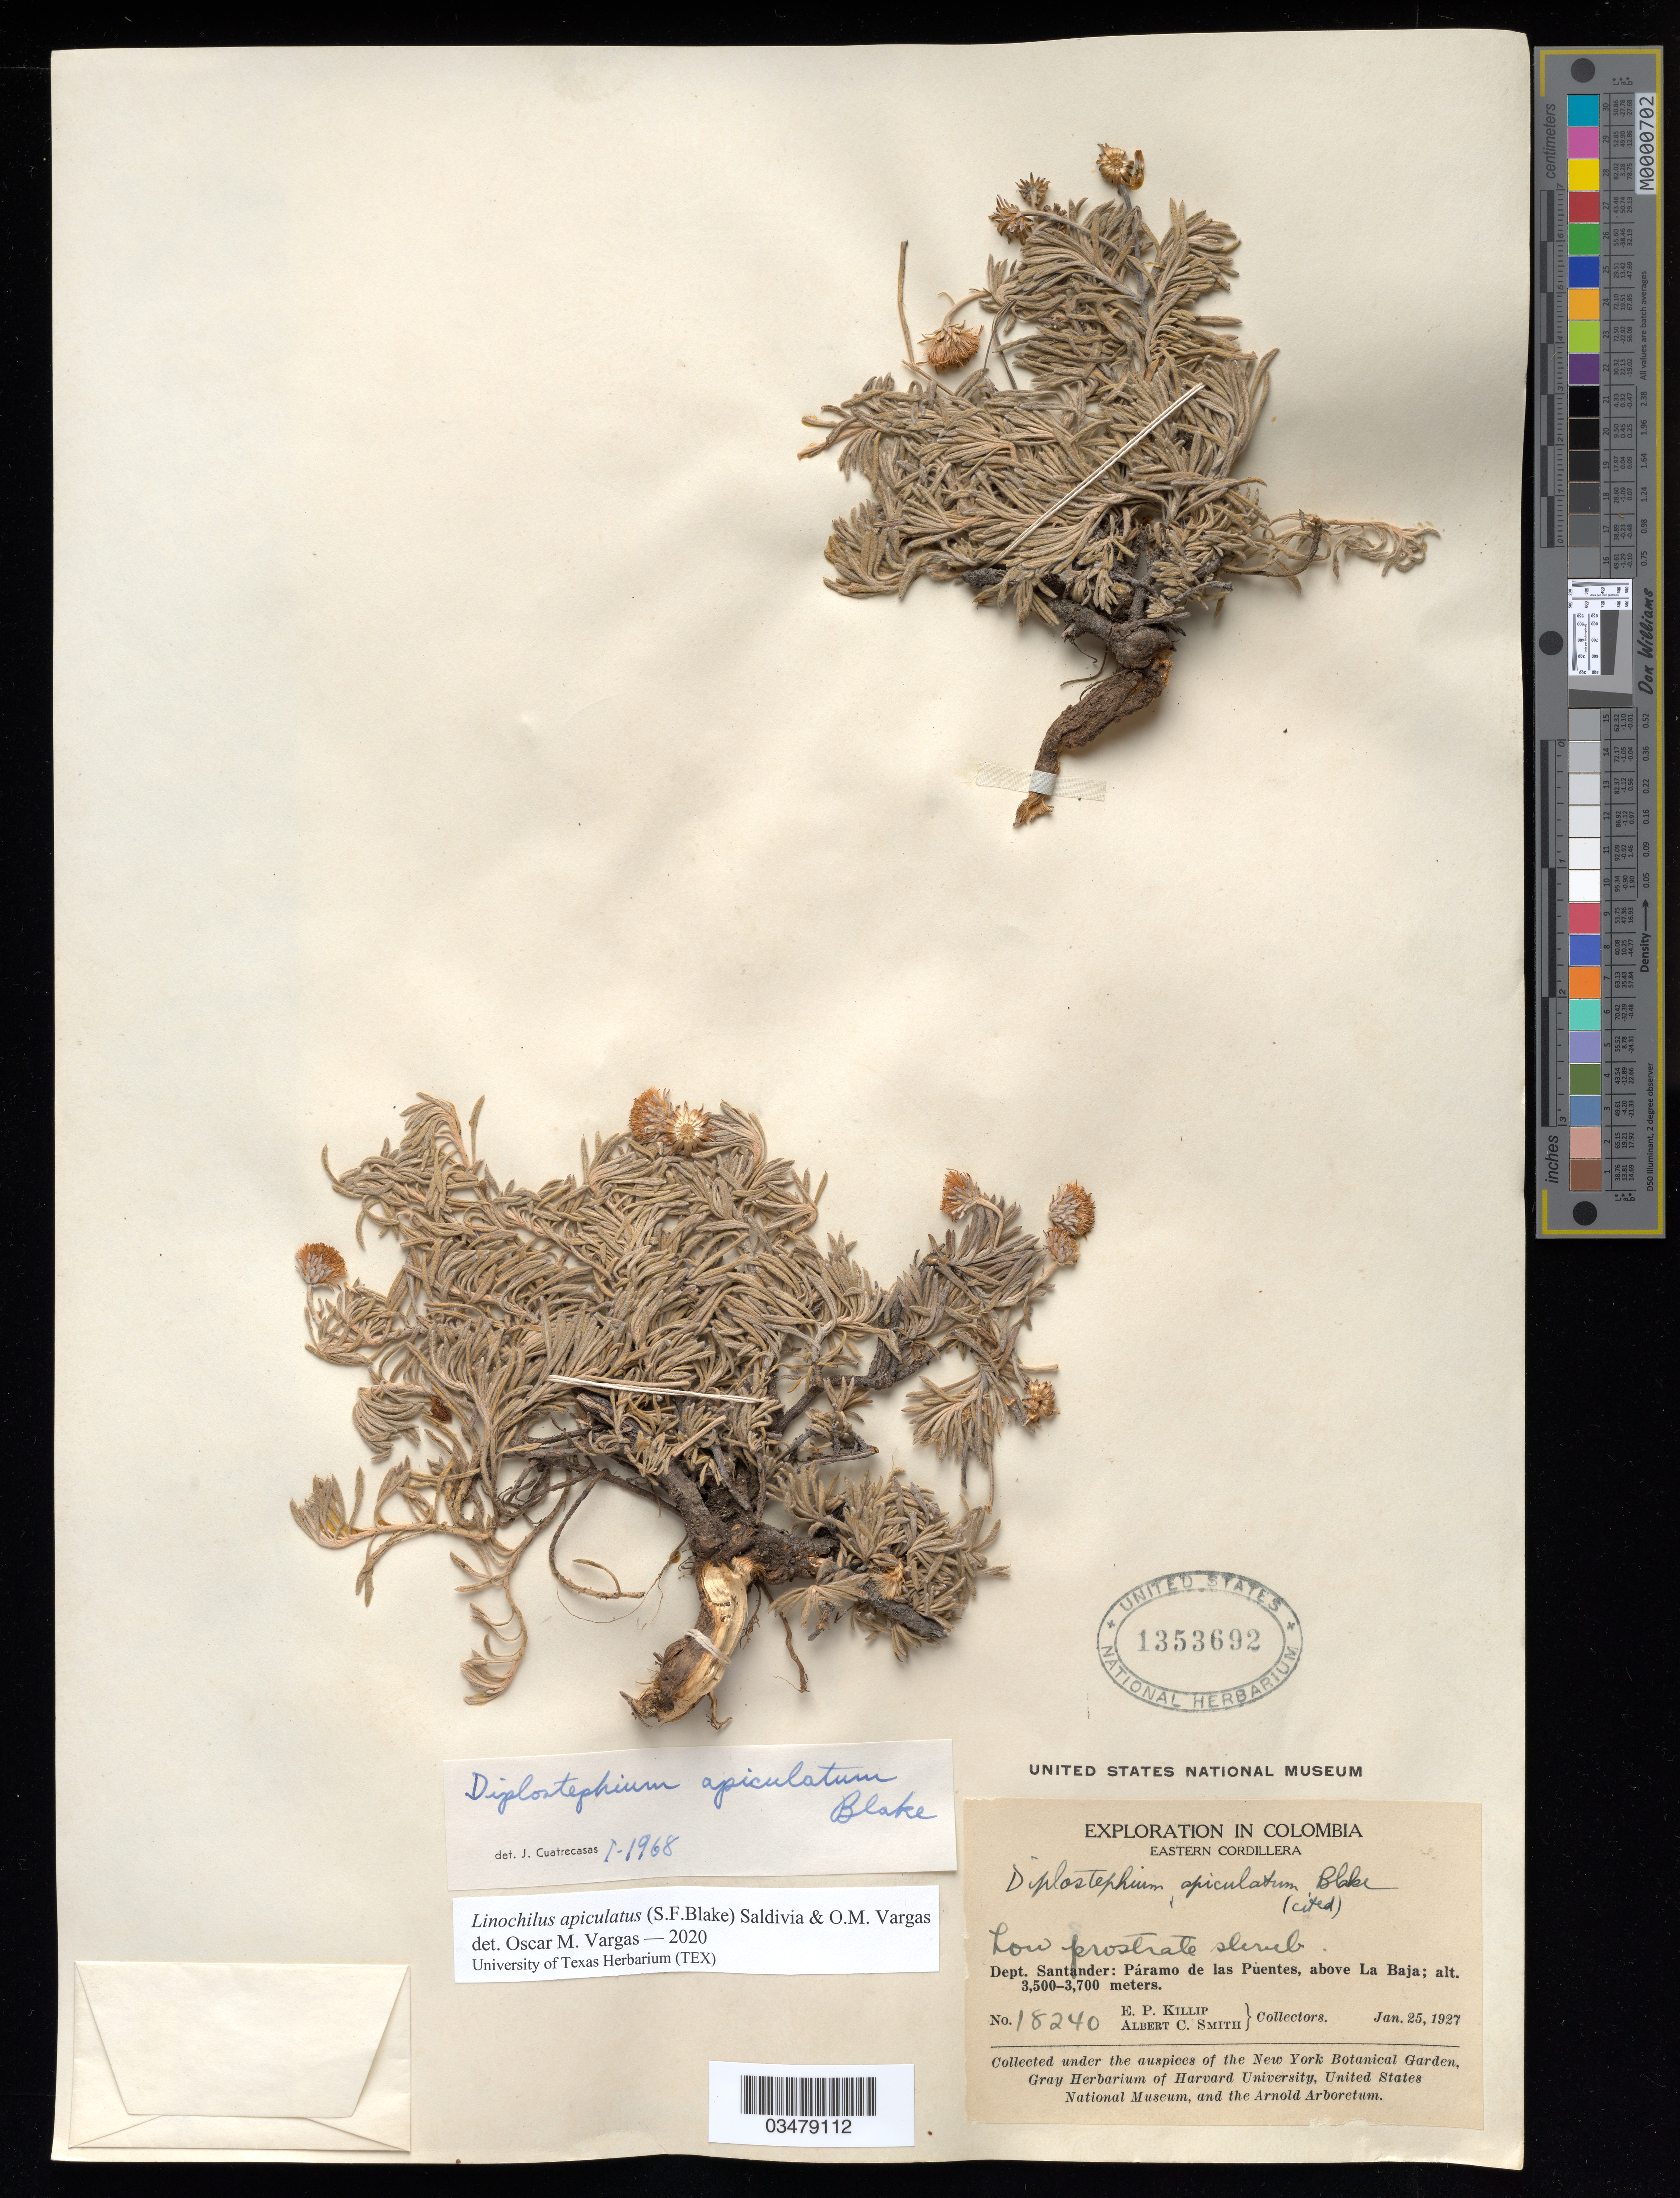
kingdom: Plantae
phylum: Tracheophyta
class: Magnoliopsida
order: Asterales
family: Asteraceae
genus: Linochilus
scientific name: Linochilus apiculatus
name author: (S.F. Blake) Saldivia & O.M. Vargas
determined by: Vargas, Oscar M.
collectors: E. P. Killip & A. C. Smith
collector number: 18240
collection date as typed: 25 Jan 1927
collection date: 1927-01-25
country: Colombia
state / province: Norte de Santander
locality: Paramo de las Puentes, above la Baja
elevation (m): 3500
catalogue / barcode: US 1353692